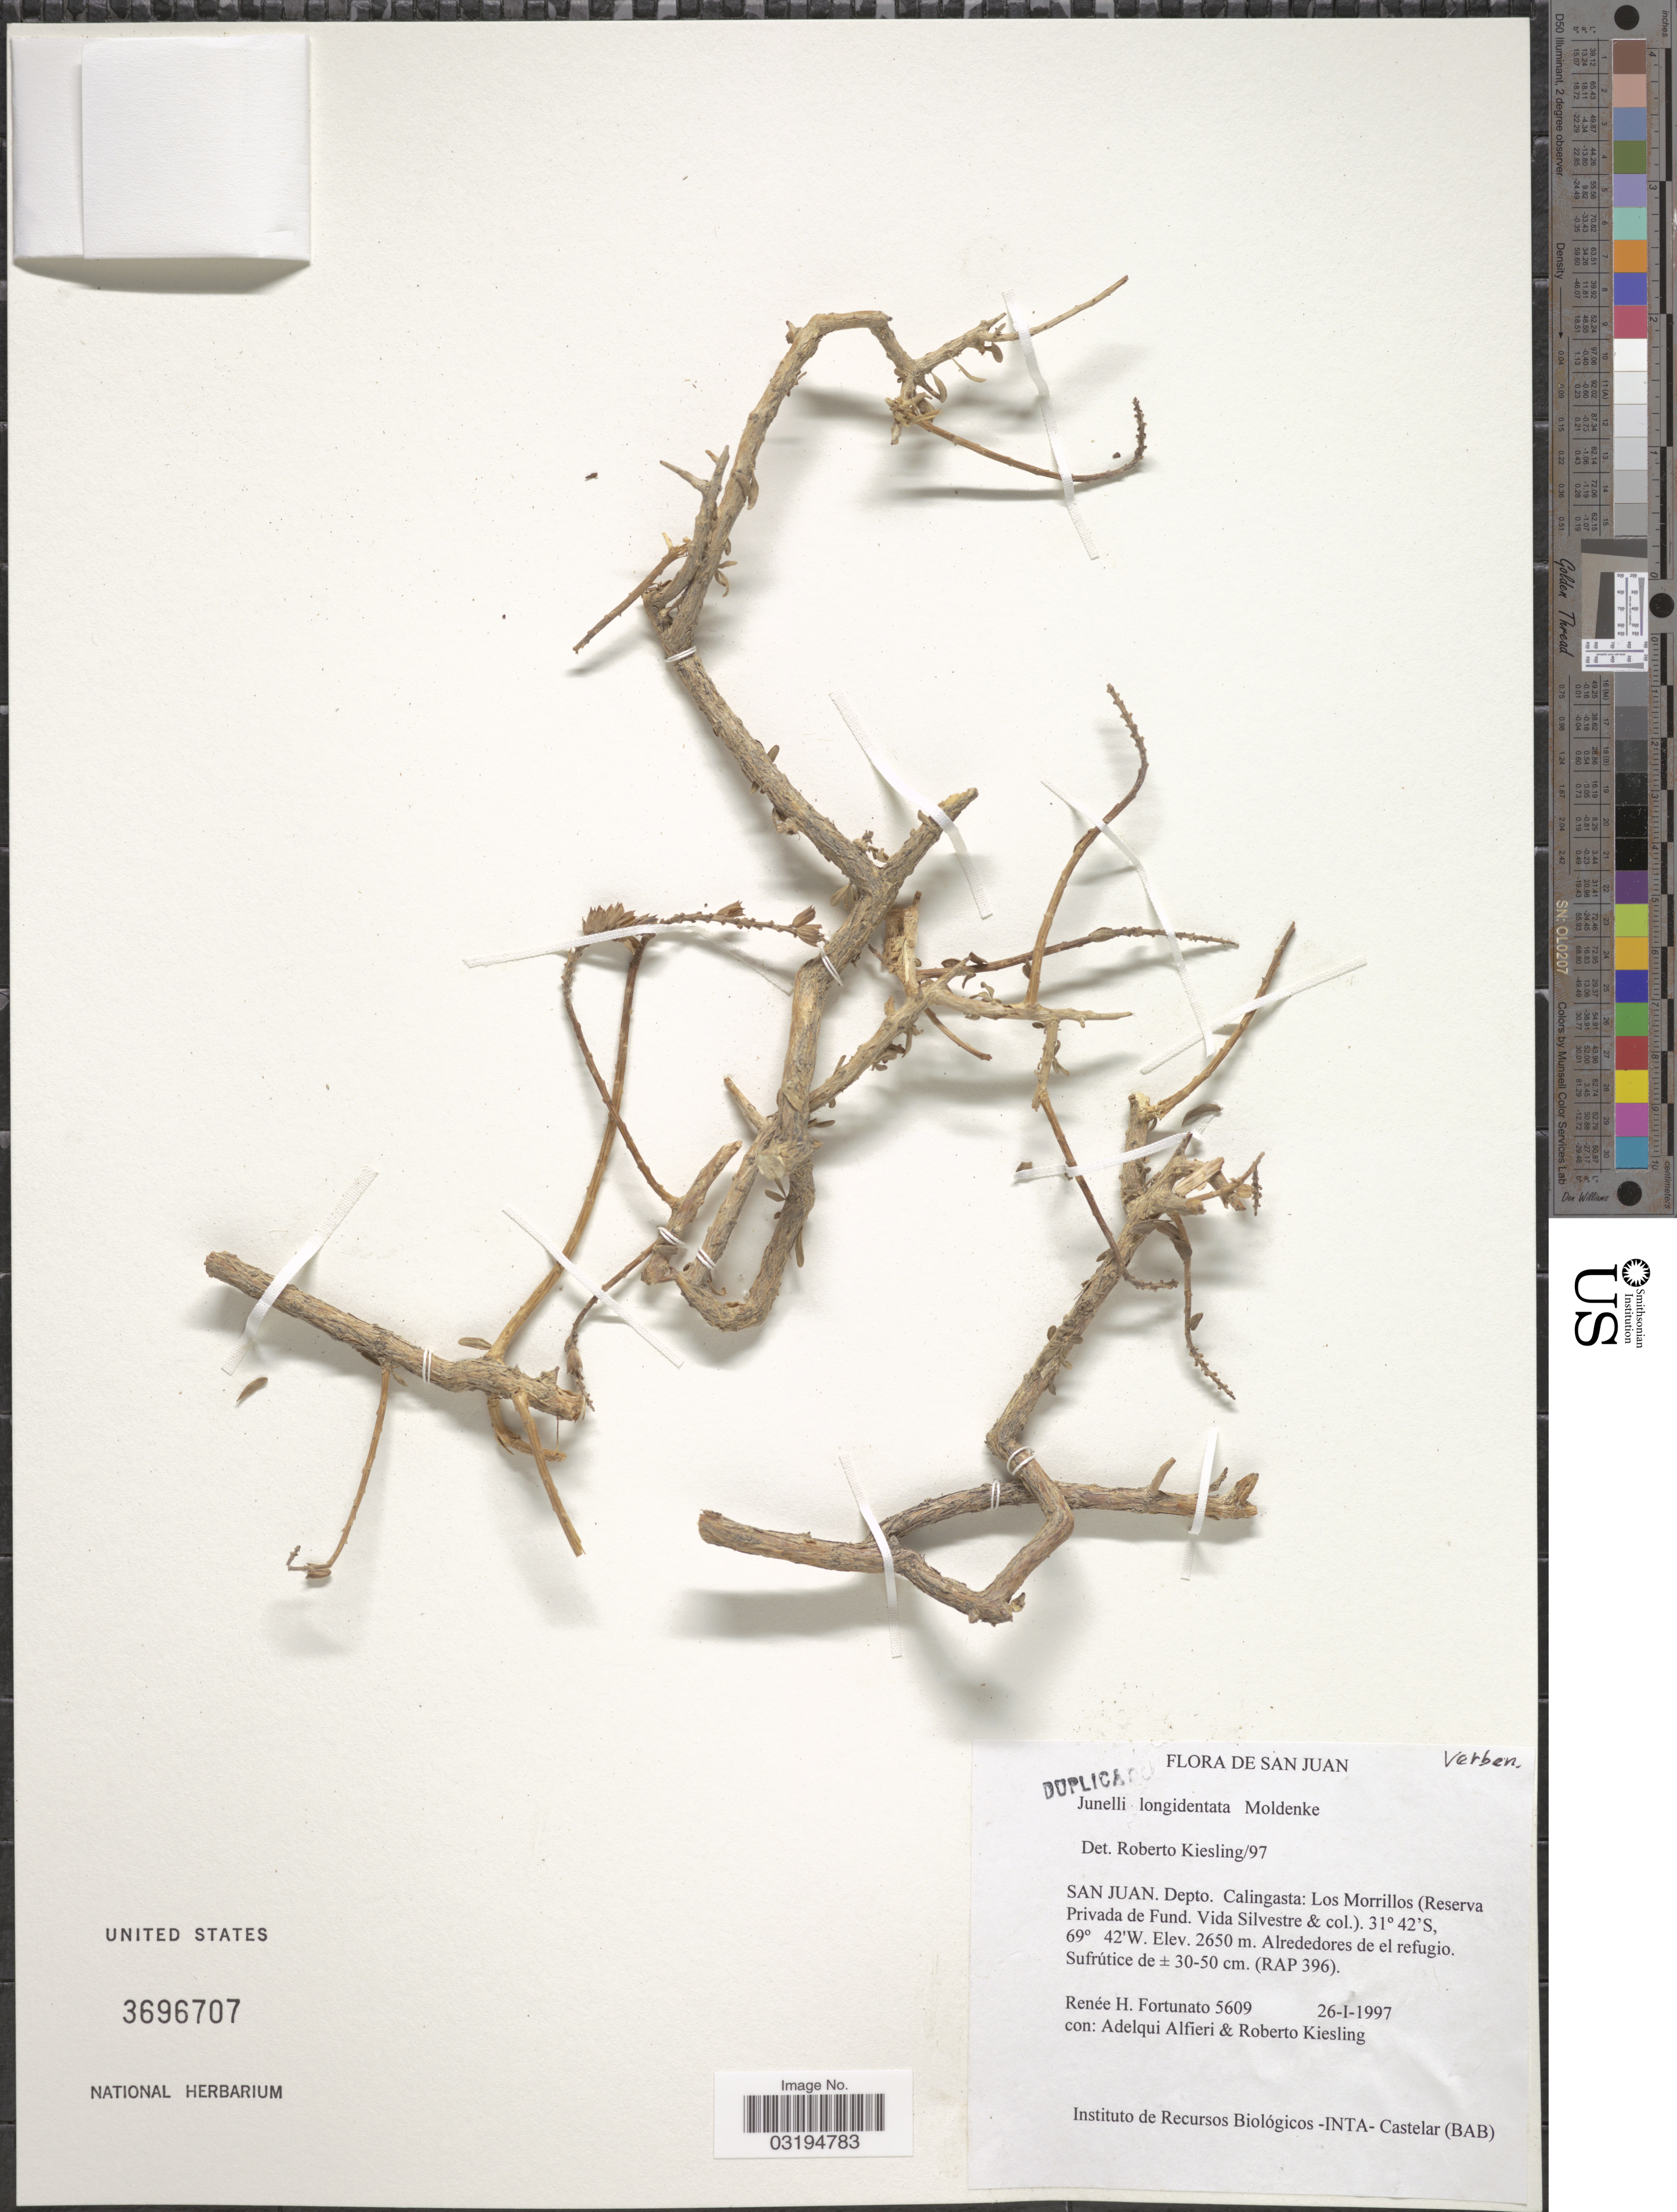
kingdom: Plantae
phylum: Tracheophyta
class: Magnoliopsida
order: Lamiales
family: Verbenaceae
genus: Junellia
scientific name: Junellia longidentata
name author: Moldenke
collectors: R. H. Fortunato, A. Alfieri & R. Kiesling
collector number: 5609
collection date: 1997-01-26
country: Argentina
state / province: San Juan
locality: Depto. Calingasta: Los Morrillos (Reserva Privada de Fund. Vida Silvestre & col.)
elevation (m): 2650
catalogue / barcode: US 3696707